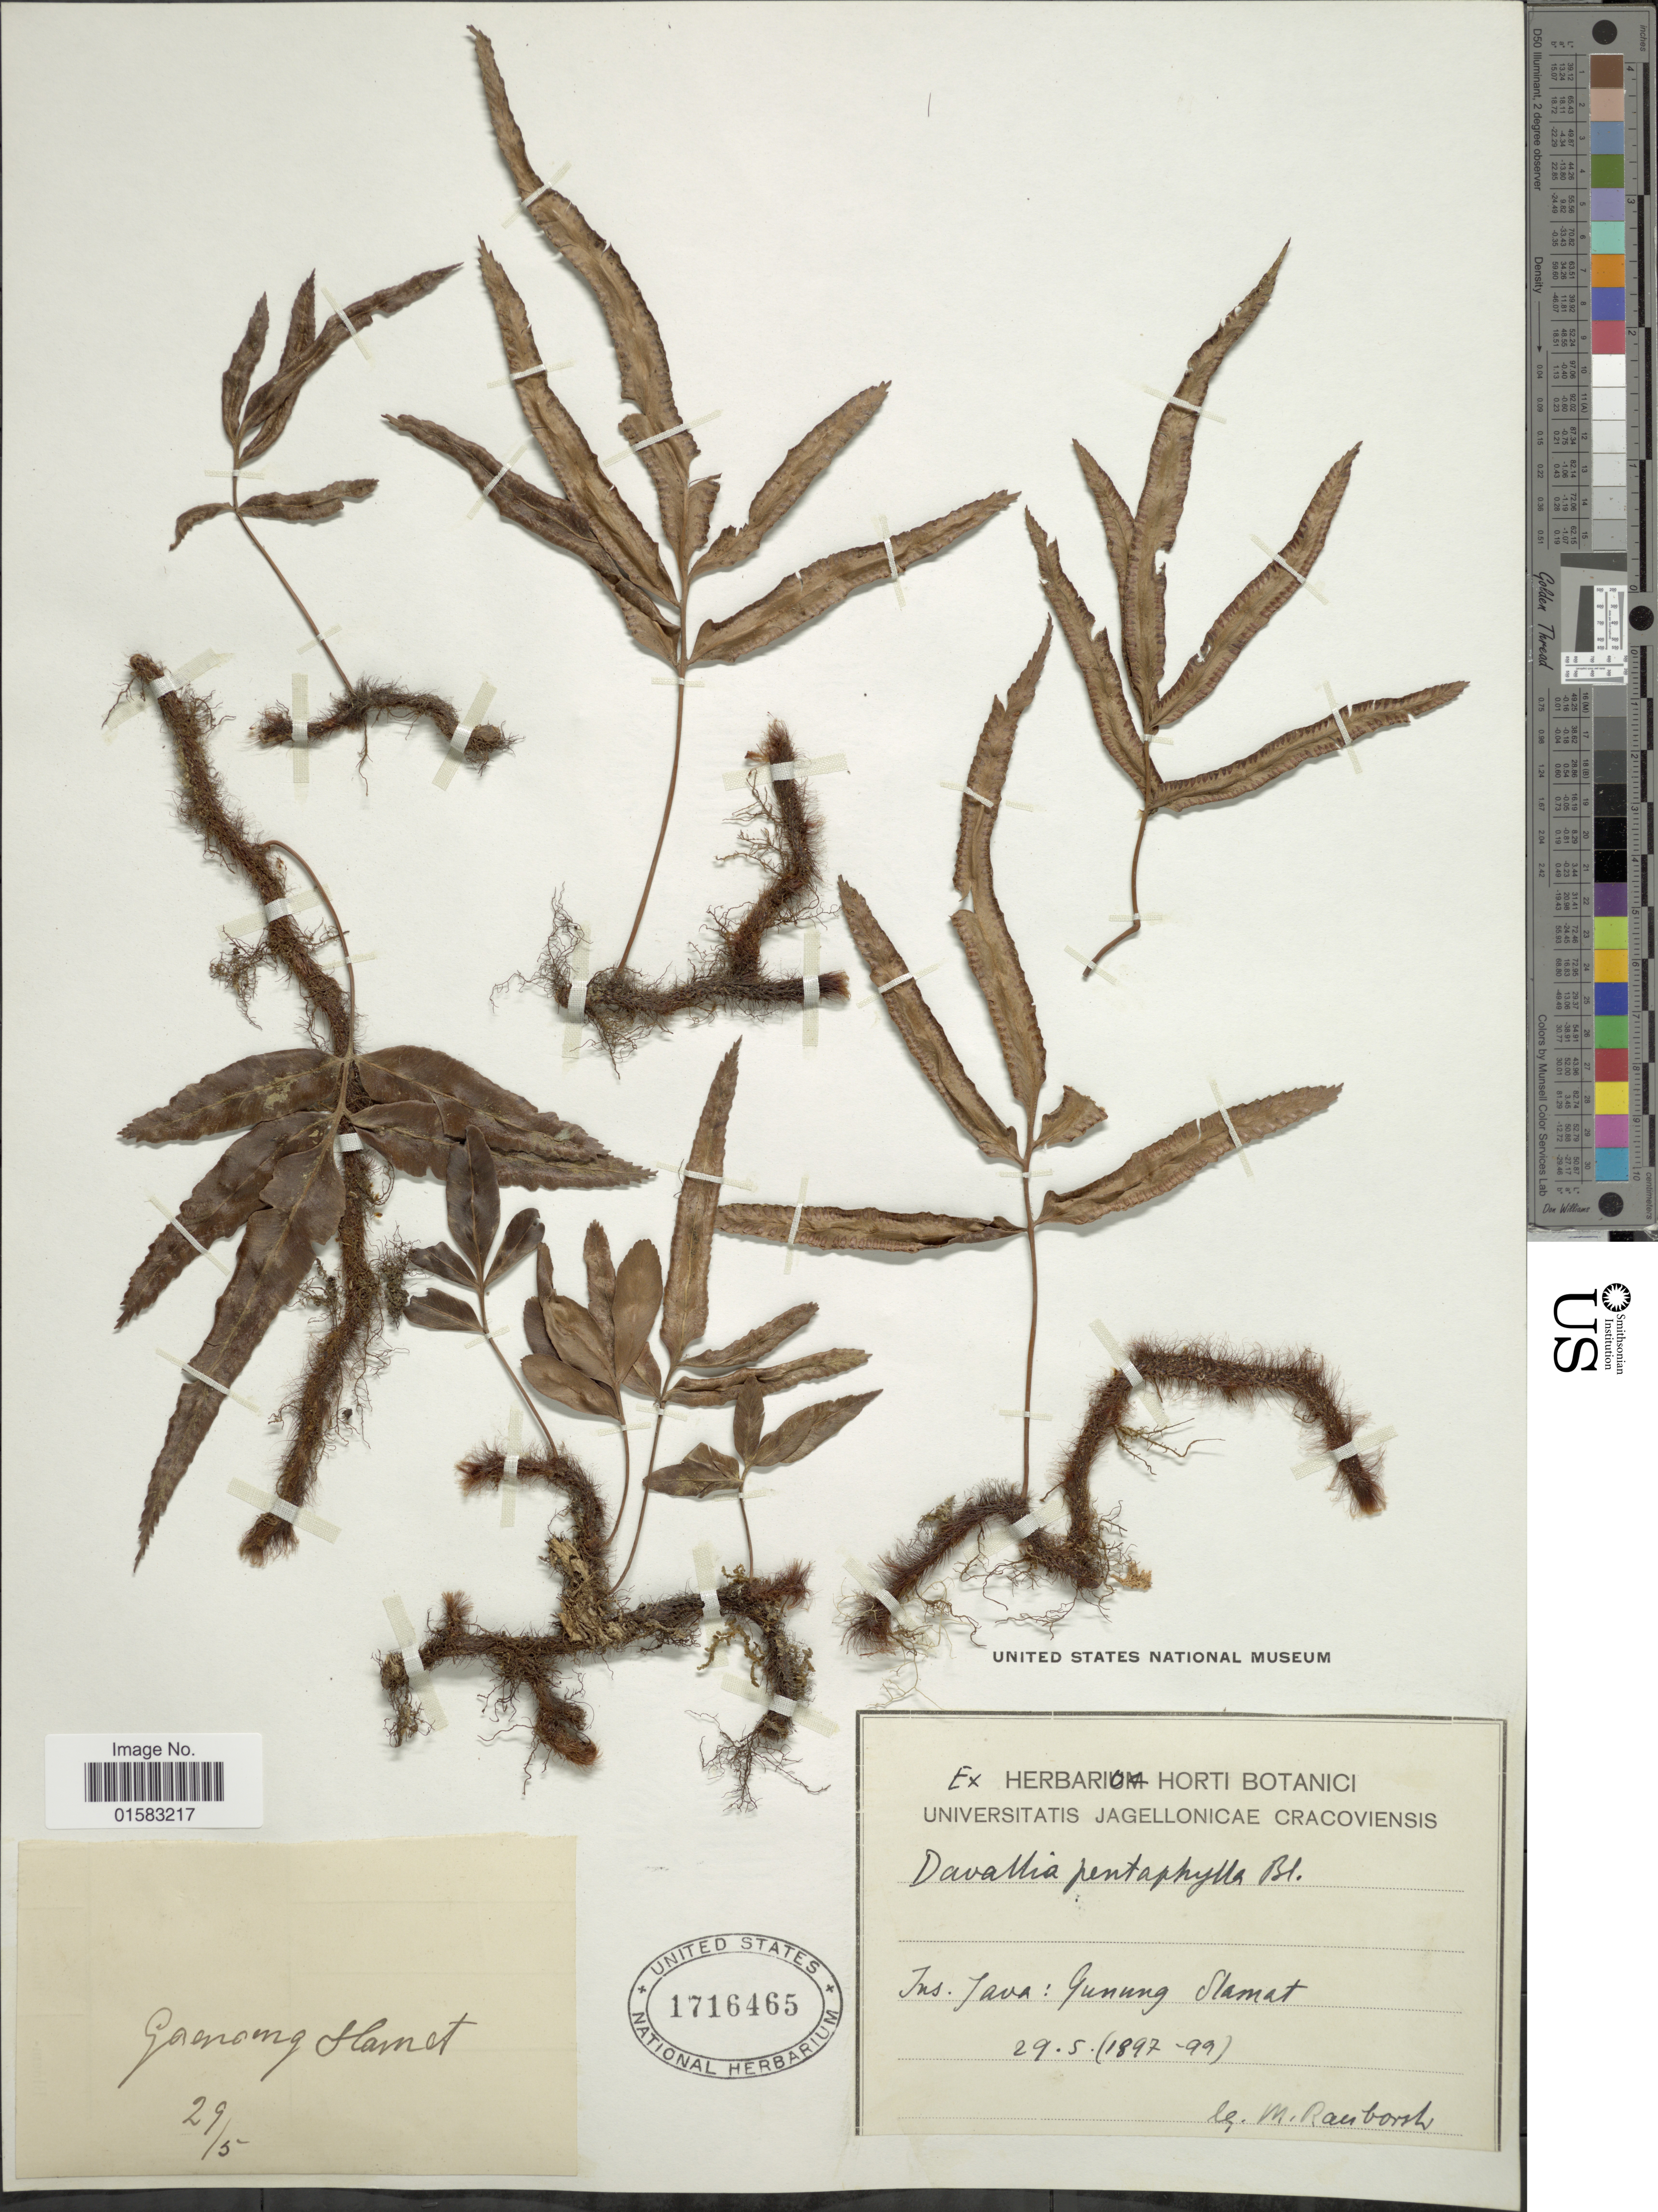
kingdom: Plantae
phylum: Tracheophyta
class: Polypodiopsida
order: Polypodiales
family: Davalliaceae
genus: Davallia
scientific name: Davallia pentaphylla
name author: Blume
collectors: M. Raciborski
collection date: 1897-05-29/1899-05-29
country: Indonesia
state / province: Java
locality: Gunung Slamat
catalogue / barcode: US 1716465